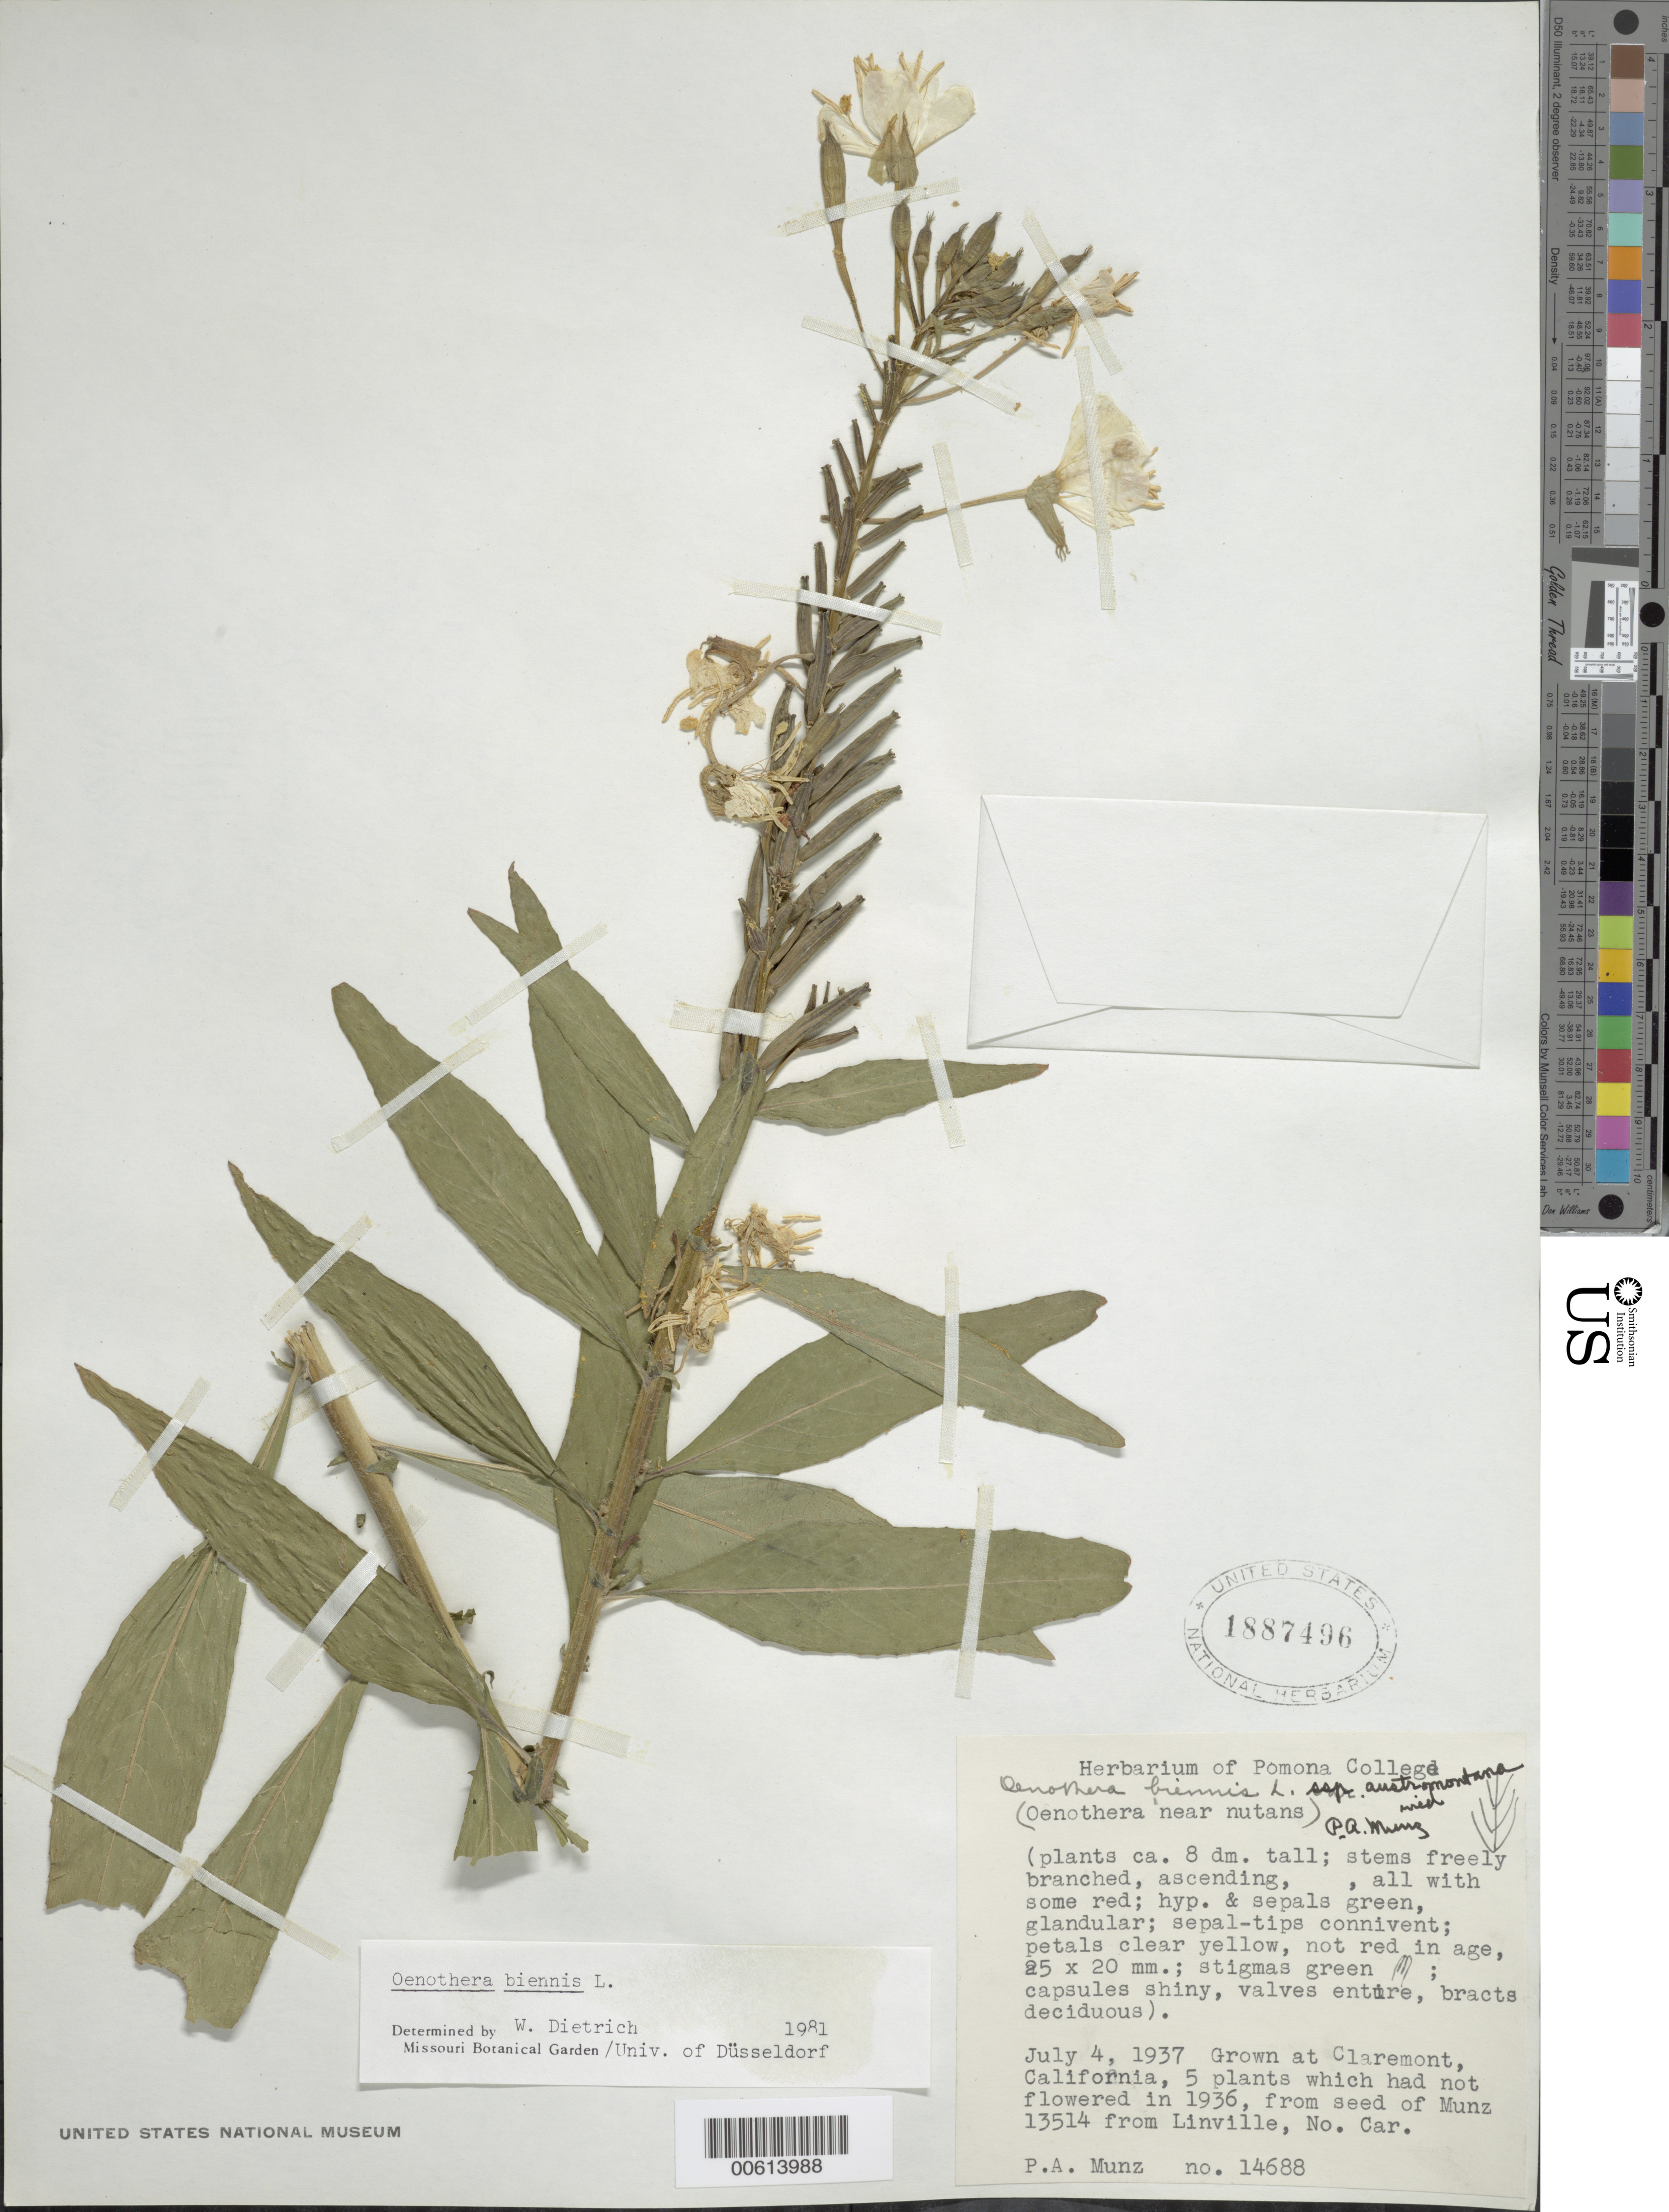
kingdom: Plantae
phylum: Tracheophyta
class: Magnoliopsida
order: Myrtales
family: Onagraceae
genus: Oenothera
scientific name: Oenothera biennis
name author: L.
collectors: P. A. Munz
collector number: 14688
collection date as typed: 04 Jul 1937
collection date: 1937-07-04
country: United States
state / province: California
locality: Claremont, Pomona College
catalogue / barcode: US 1887496